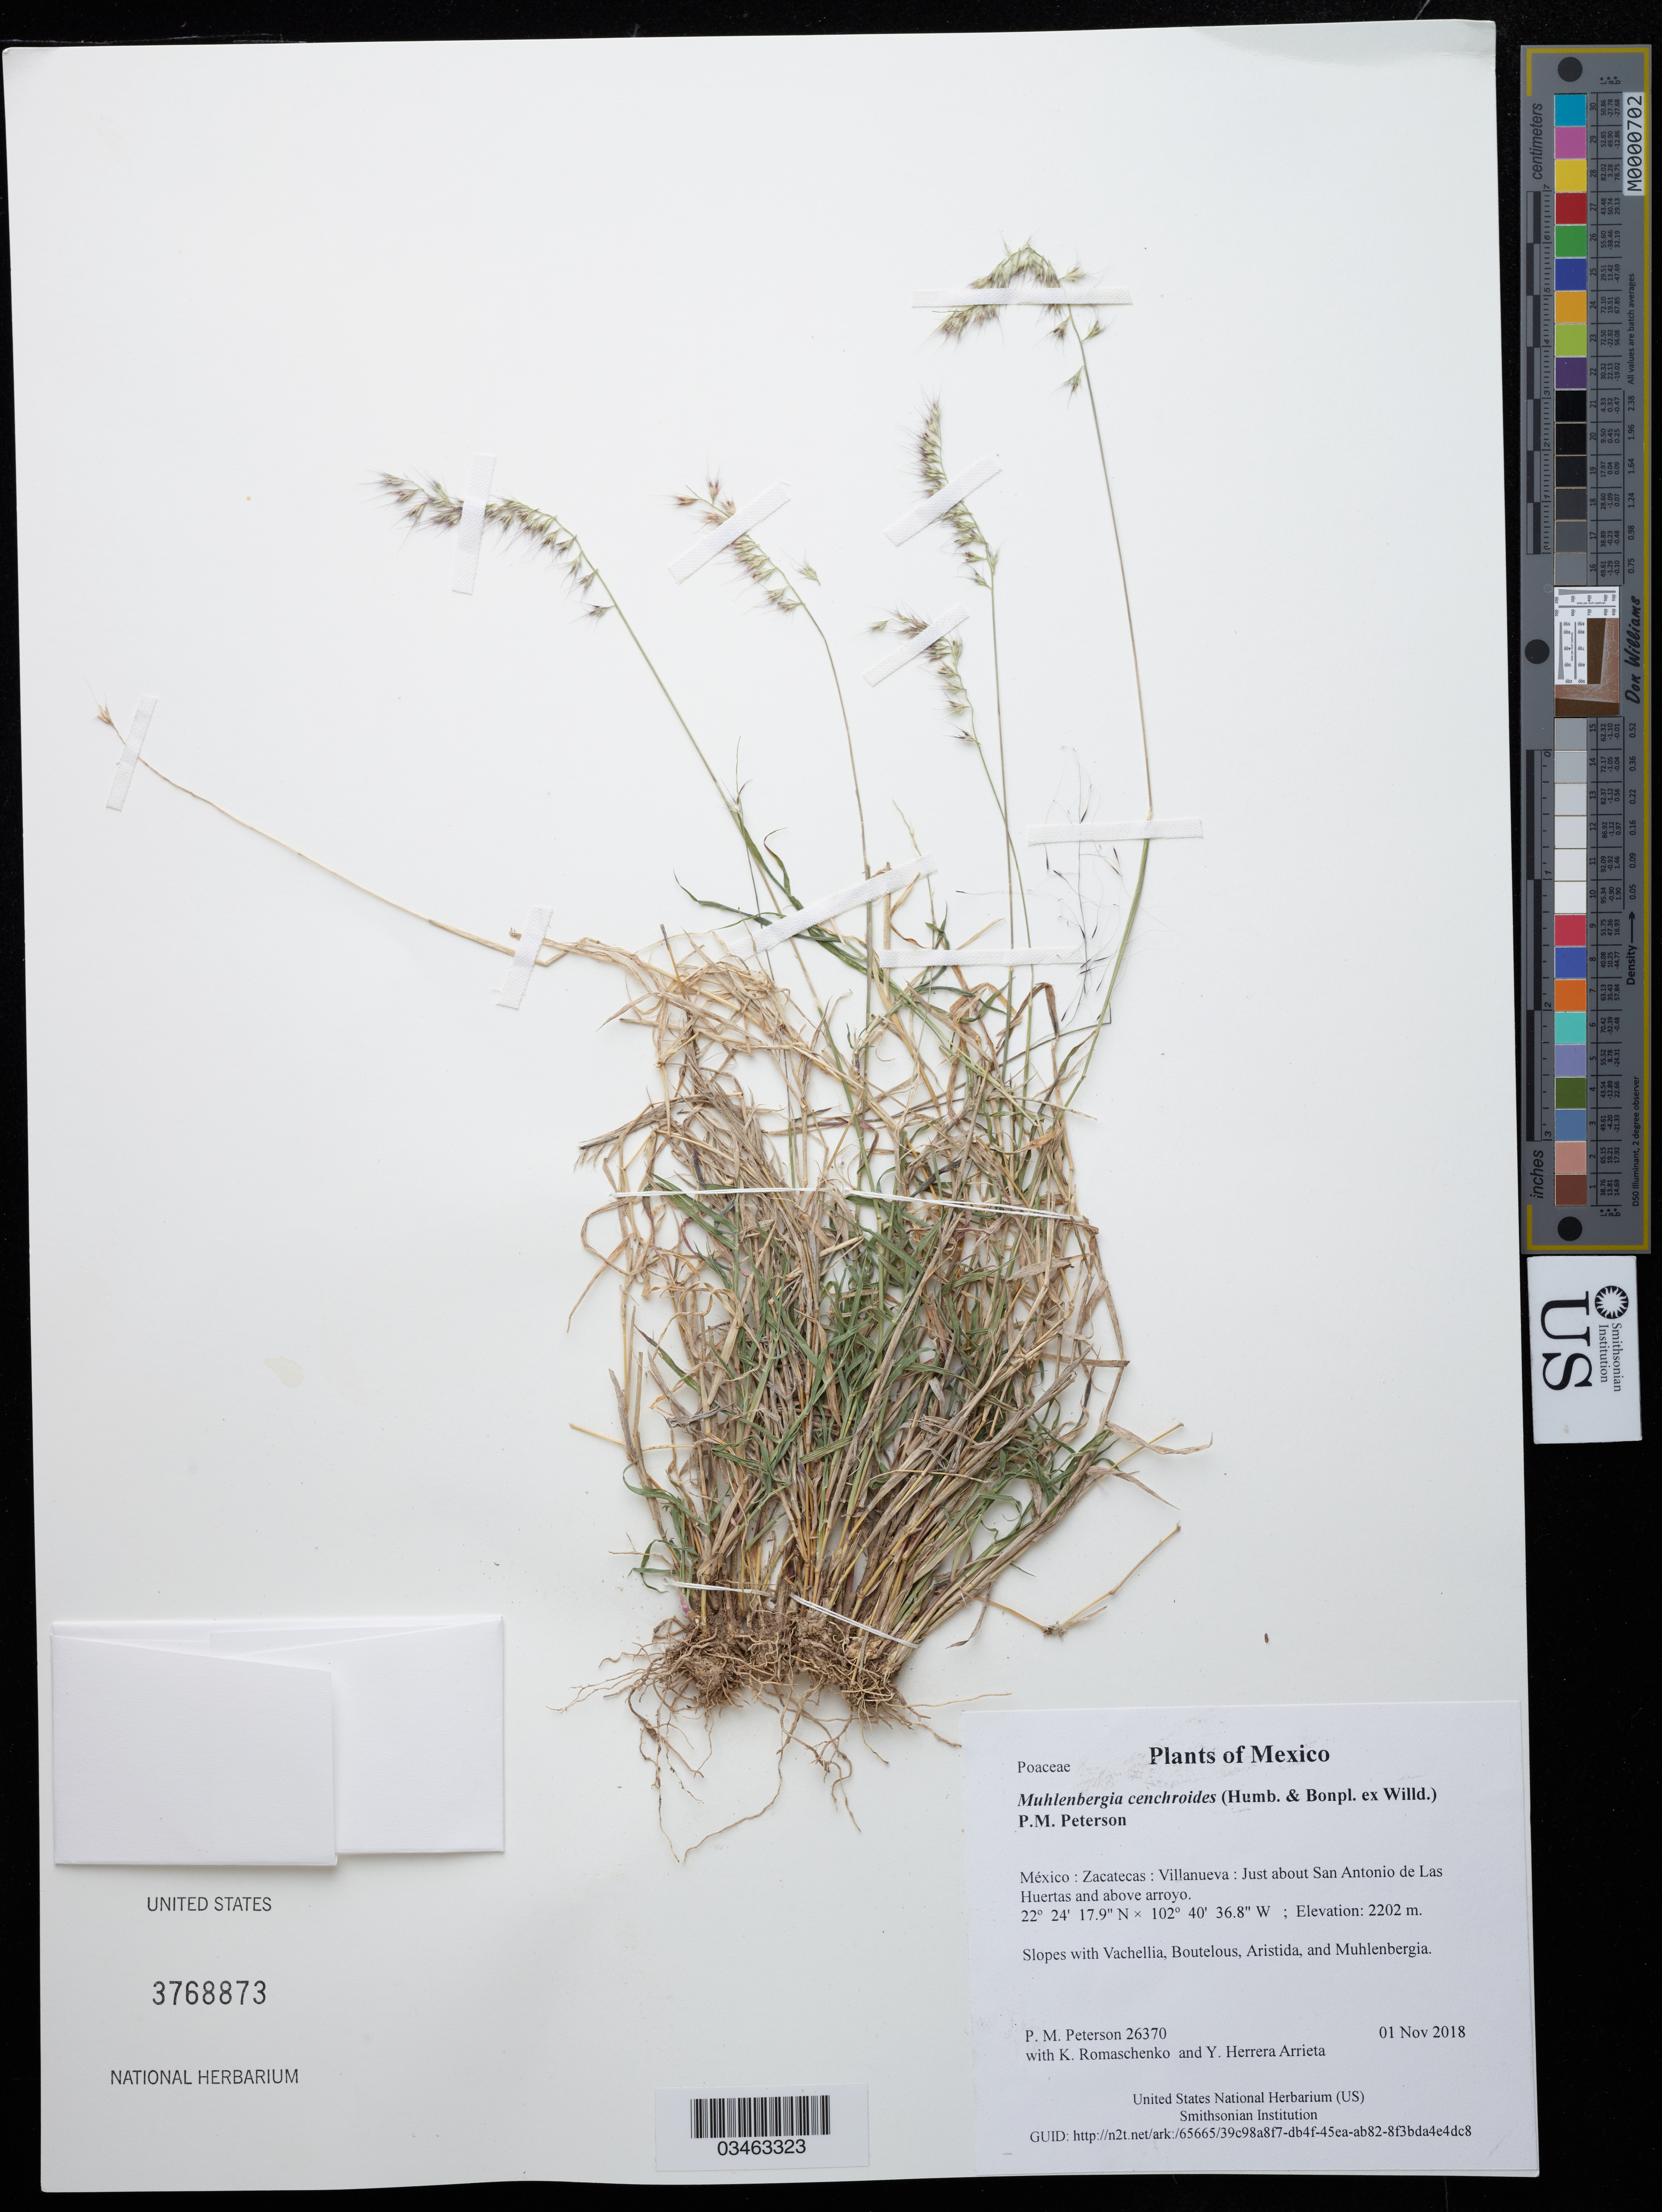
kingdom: Plantae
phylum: Tracheophyta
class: Liliopsida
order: Poales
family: Poaceae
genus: Muhlenbergia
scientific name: Muhlenbergia cenchroides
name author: (Humb. & Bonpl. ex Willd.) P.M. Peterson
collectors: P. M. Peterson, K. Romaschenko & Y. Herrera Arrieta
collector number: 26370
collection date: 2018-11-01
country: México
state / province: Zacatecas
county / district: Villanueva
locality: Just about San Antonio de Las Huertas and above arroyo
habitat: Slopes with Vachellia, Boutelous, Aristida, and Muhlenbergia.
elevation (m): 2202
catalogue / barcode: US 3768873